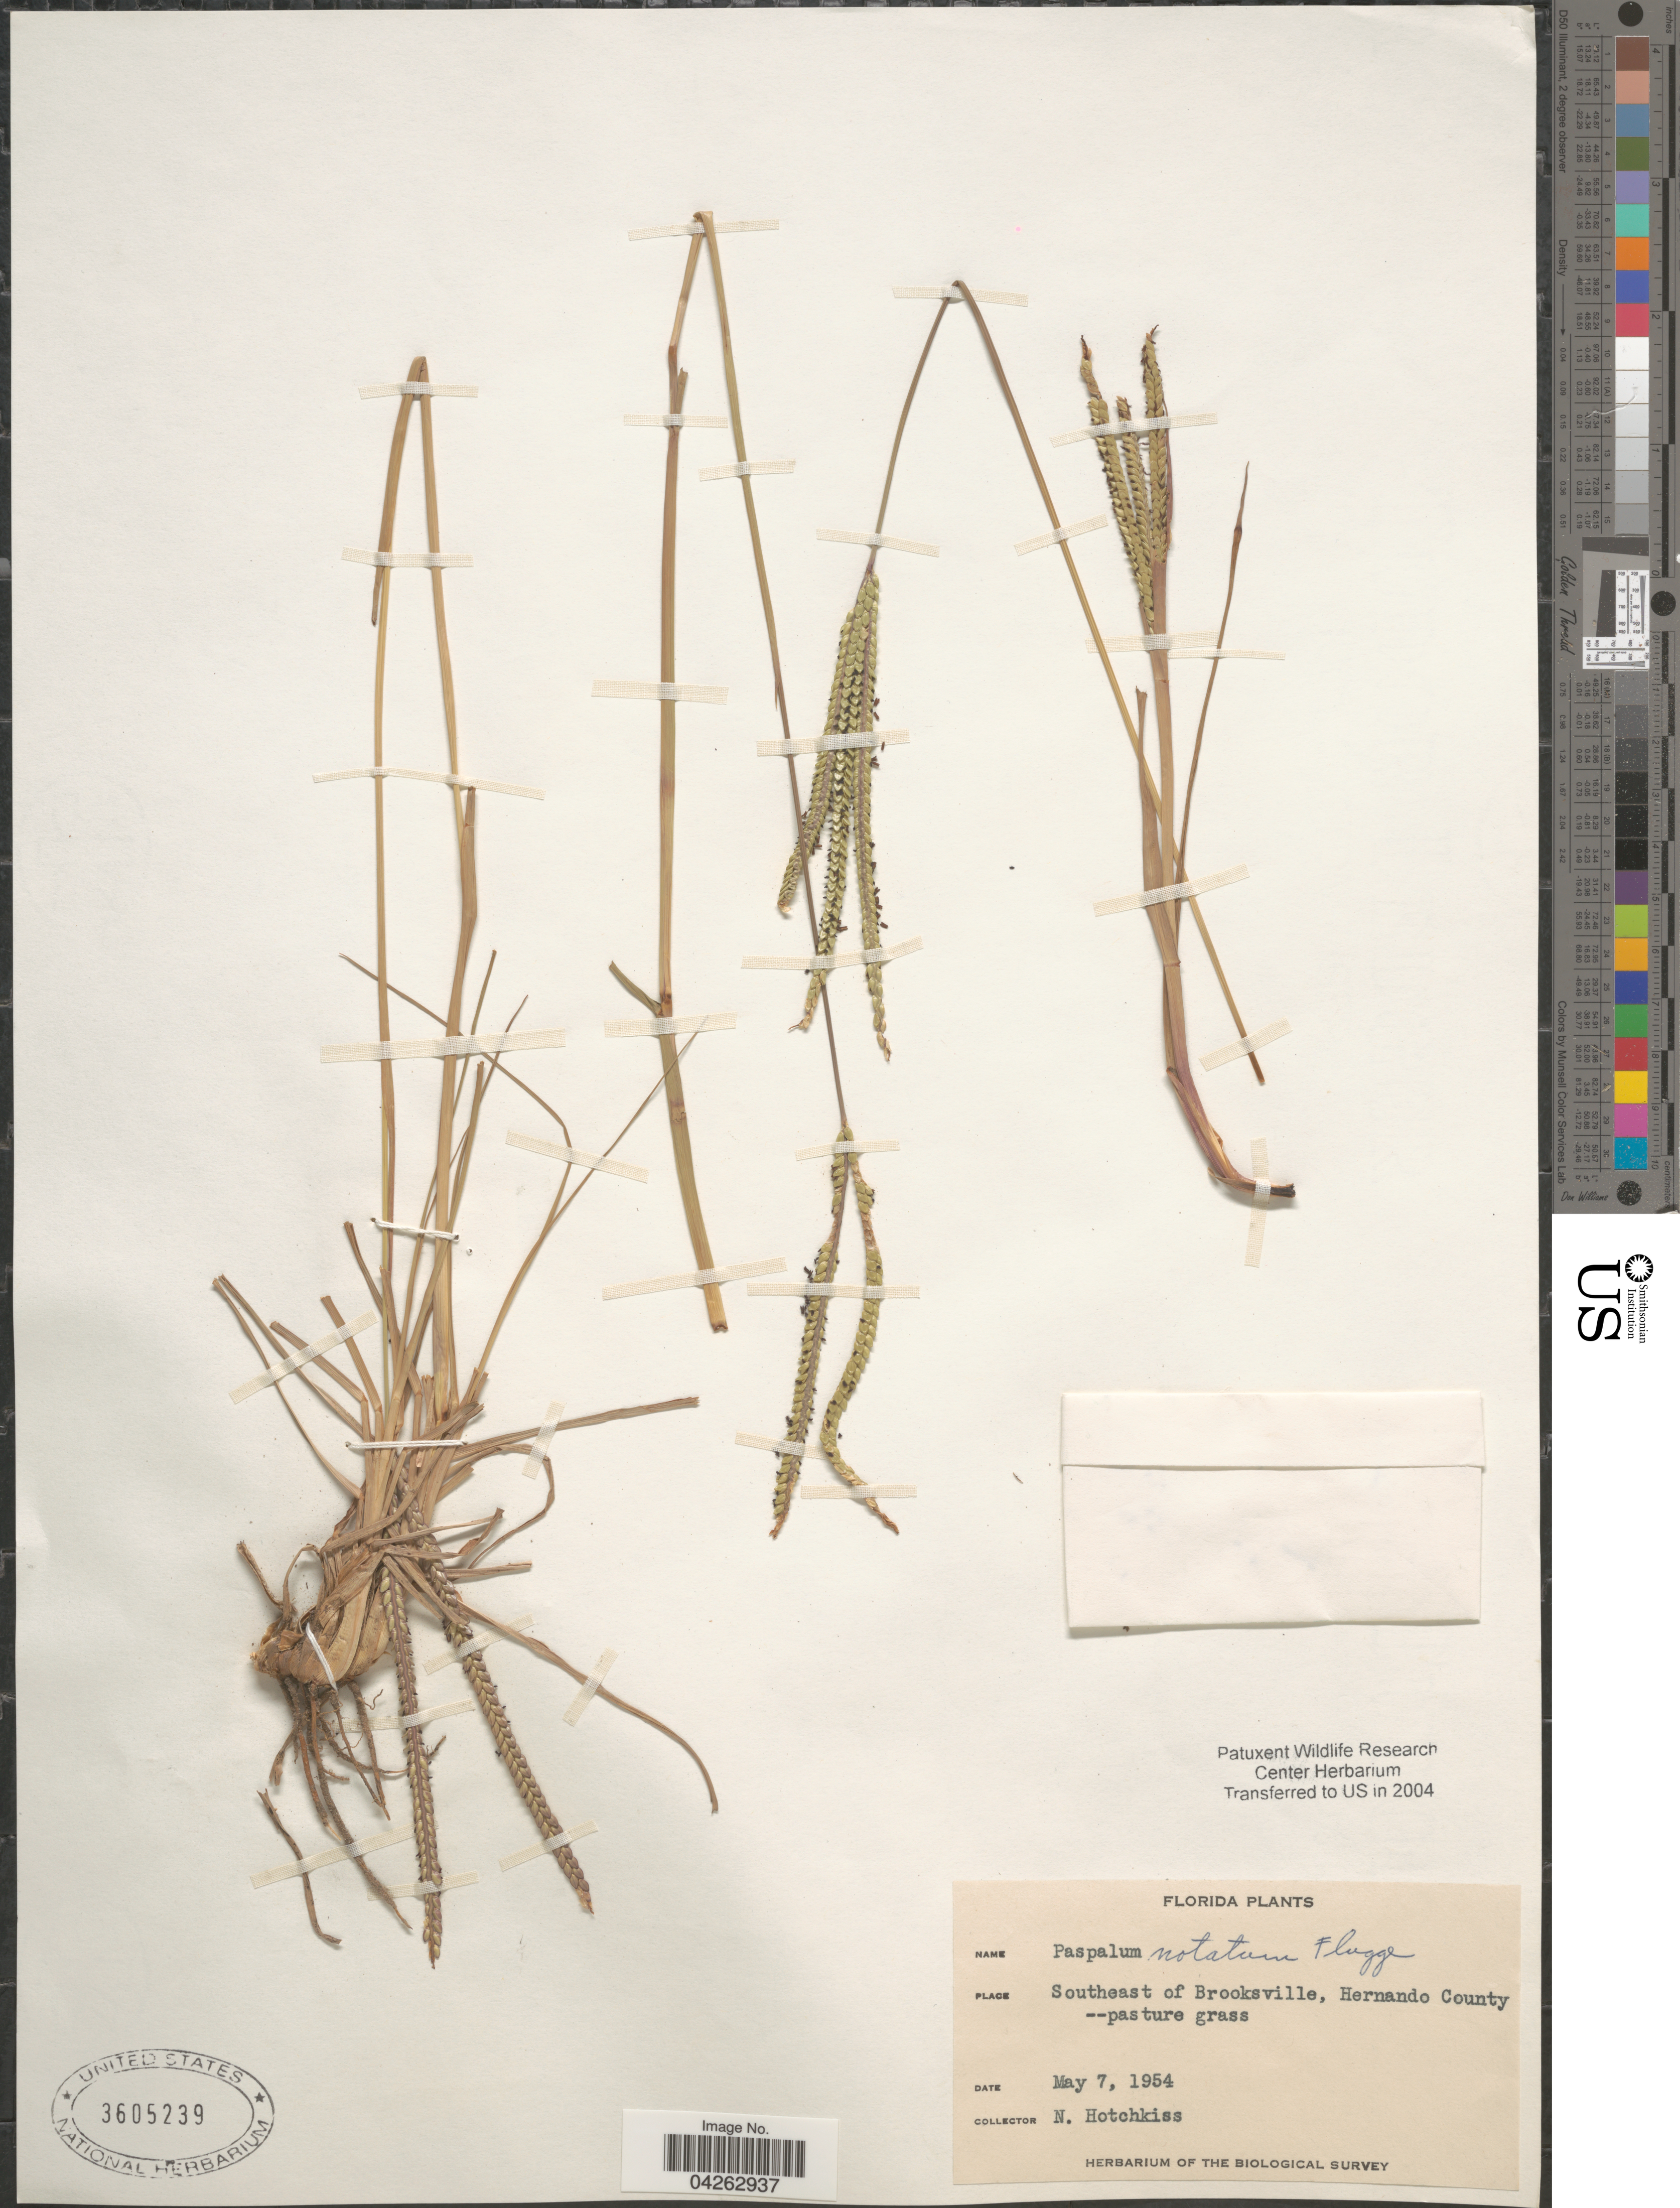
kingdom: Plantae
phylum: Tracheophyta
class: Liliopsida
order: Poales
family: Poaceae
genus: Paspalum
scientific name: Paspalum notatum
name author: Flüggé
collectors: N. Hotchkiss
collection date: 1954-05-07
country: United States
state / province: Florida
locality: Southeast of Brooksville, Hernando County. The Biological Survey.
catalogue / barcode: US 3605239